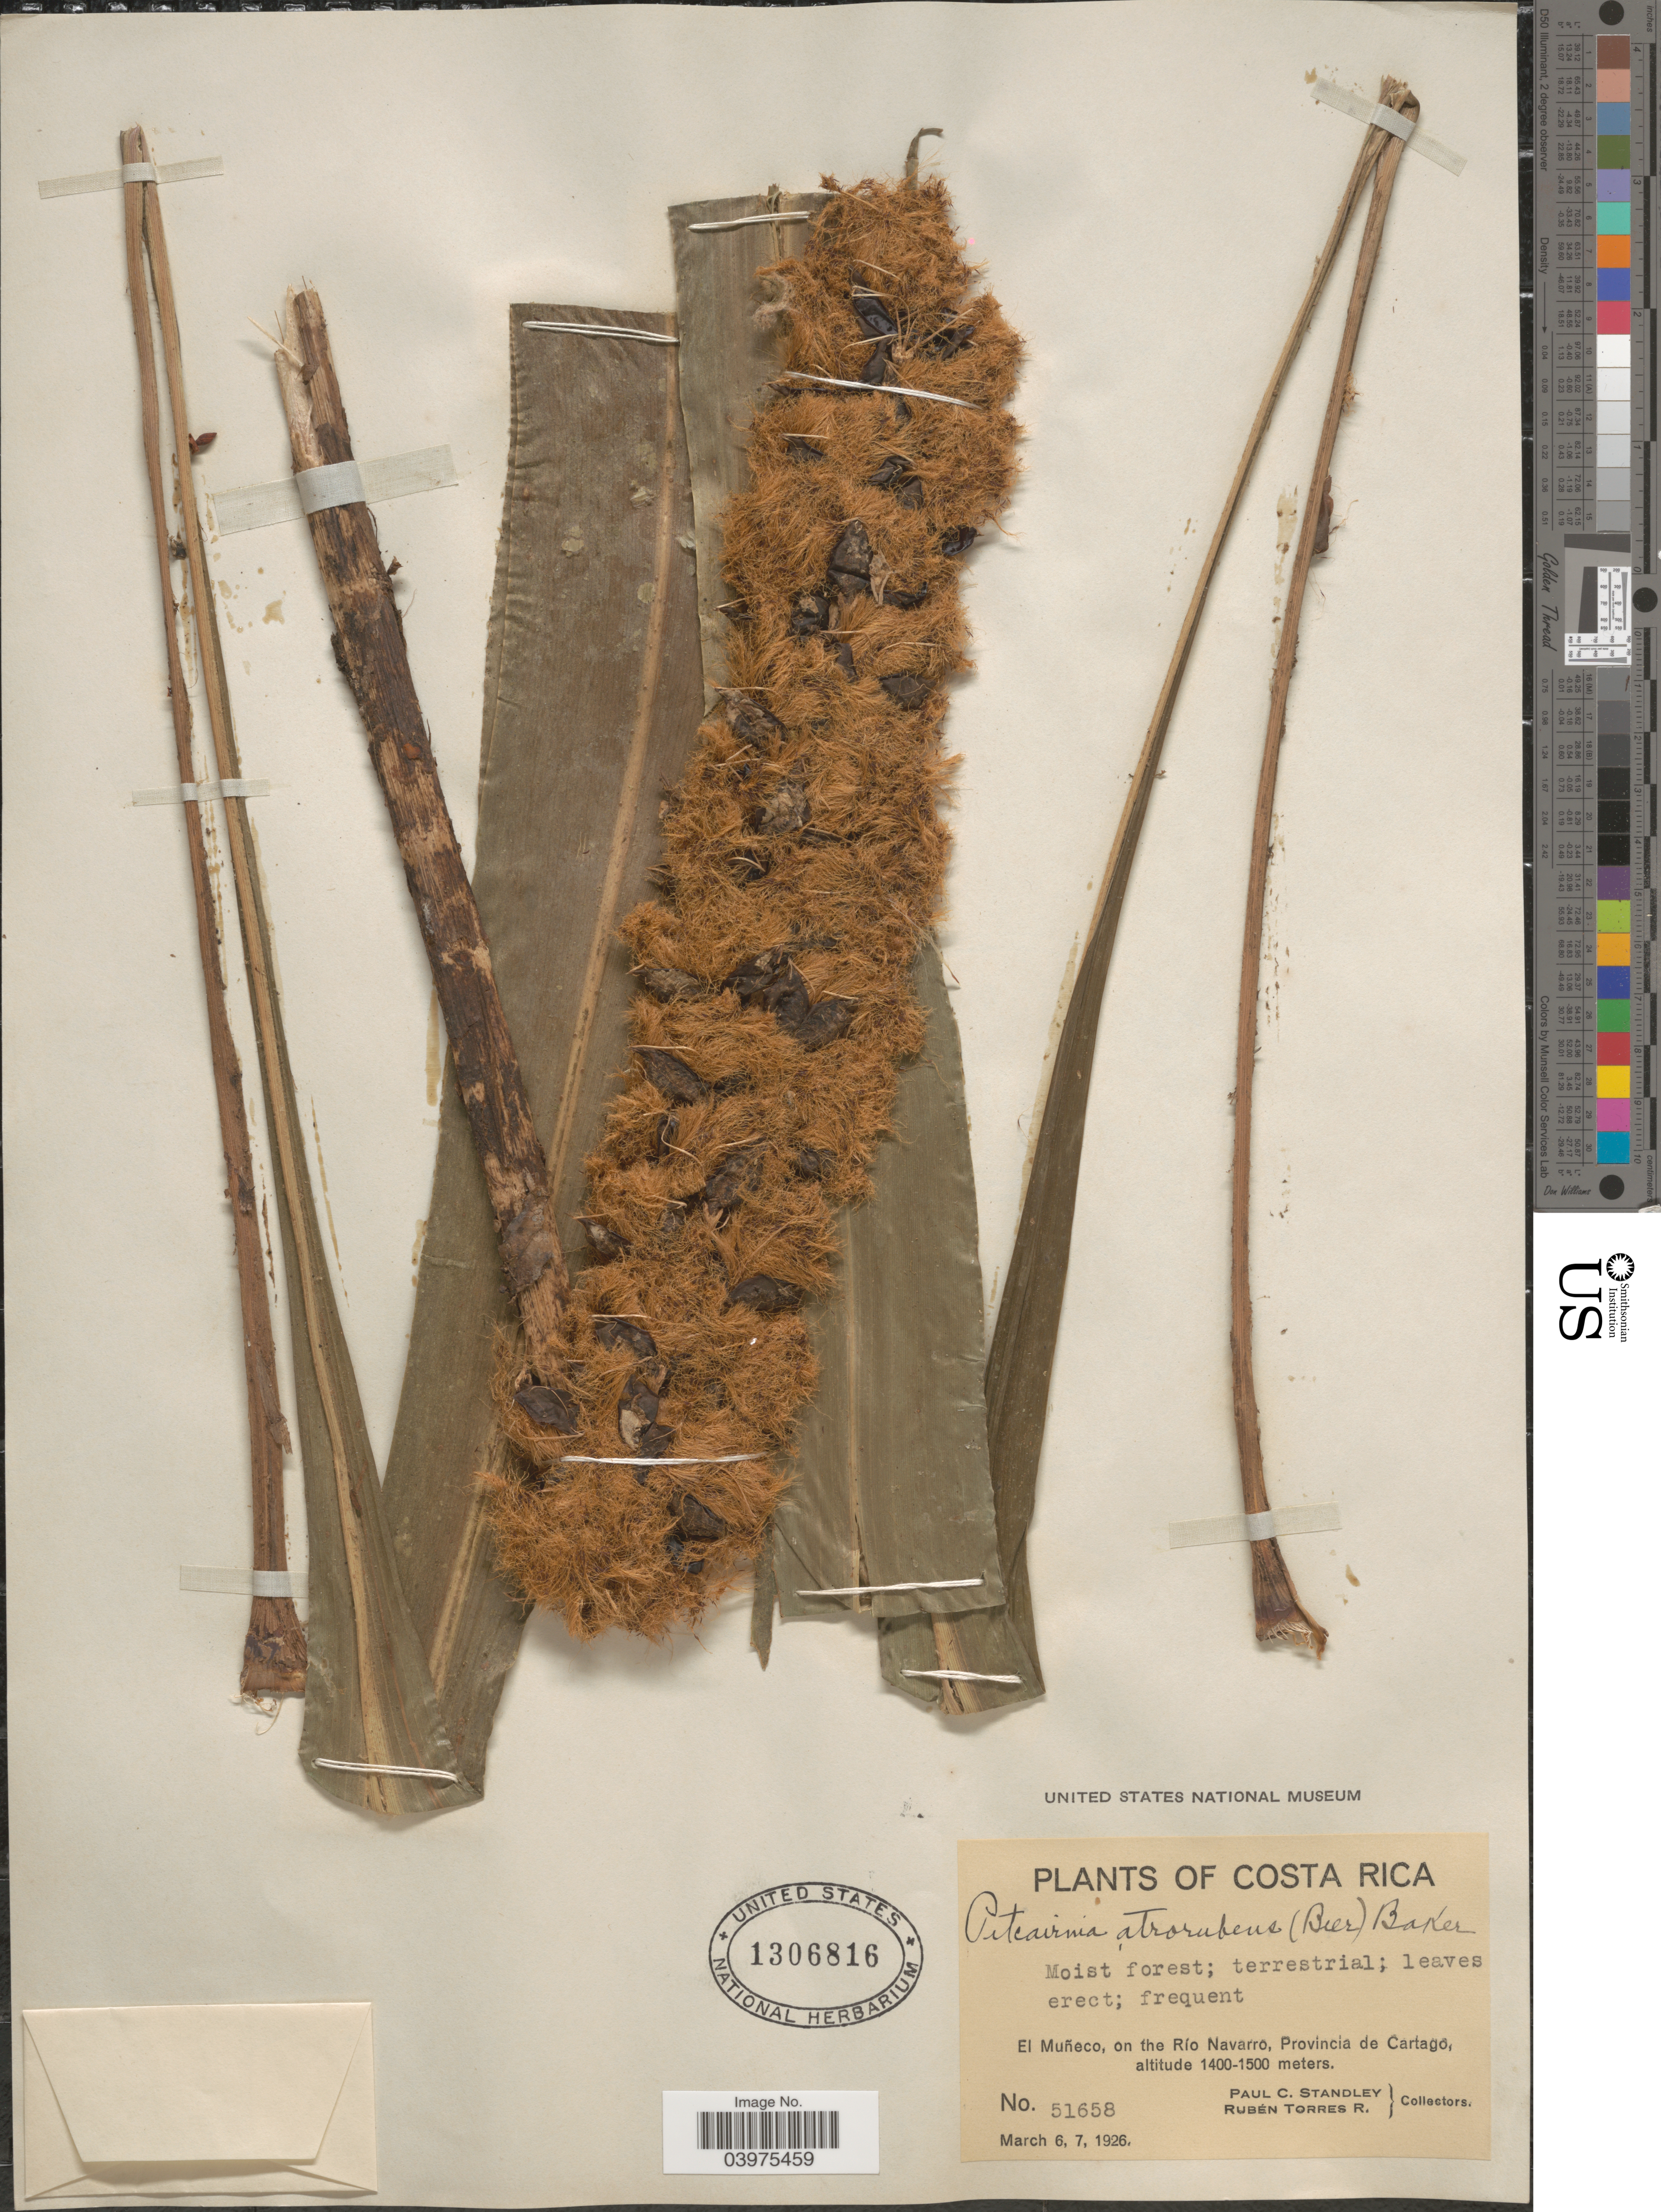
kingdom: Plantae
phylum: Tracheophyta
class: Liliopsida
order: Poales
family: Bromeliaceae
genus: Pitcairnia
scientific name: Pitcairnia atrorubens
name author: (Beer) Baker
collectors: P. C. Standley & R. Torres R.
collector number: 51658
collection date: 1926-03-06/1926-03-07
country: Costa Rica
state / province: Cartago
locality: El Muñeco, on the Río Navarro.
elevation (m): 1400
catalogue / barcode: US 1306816